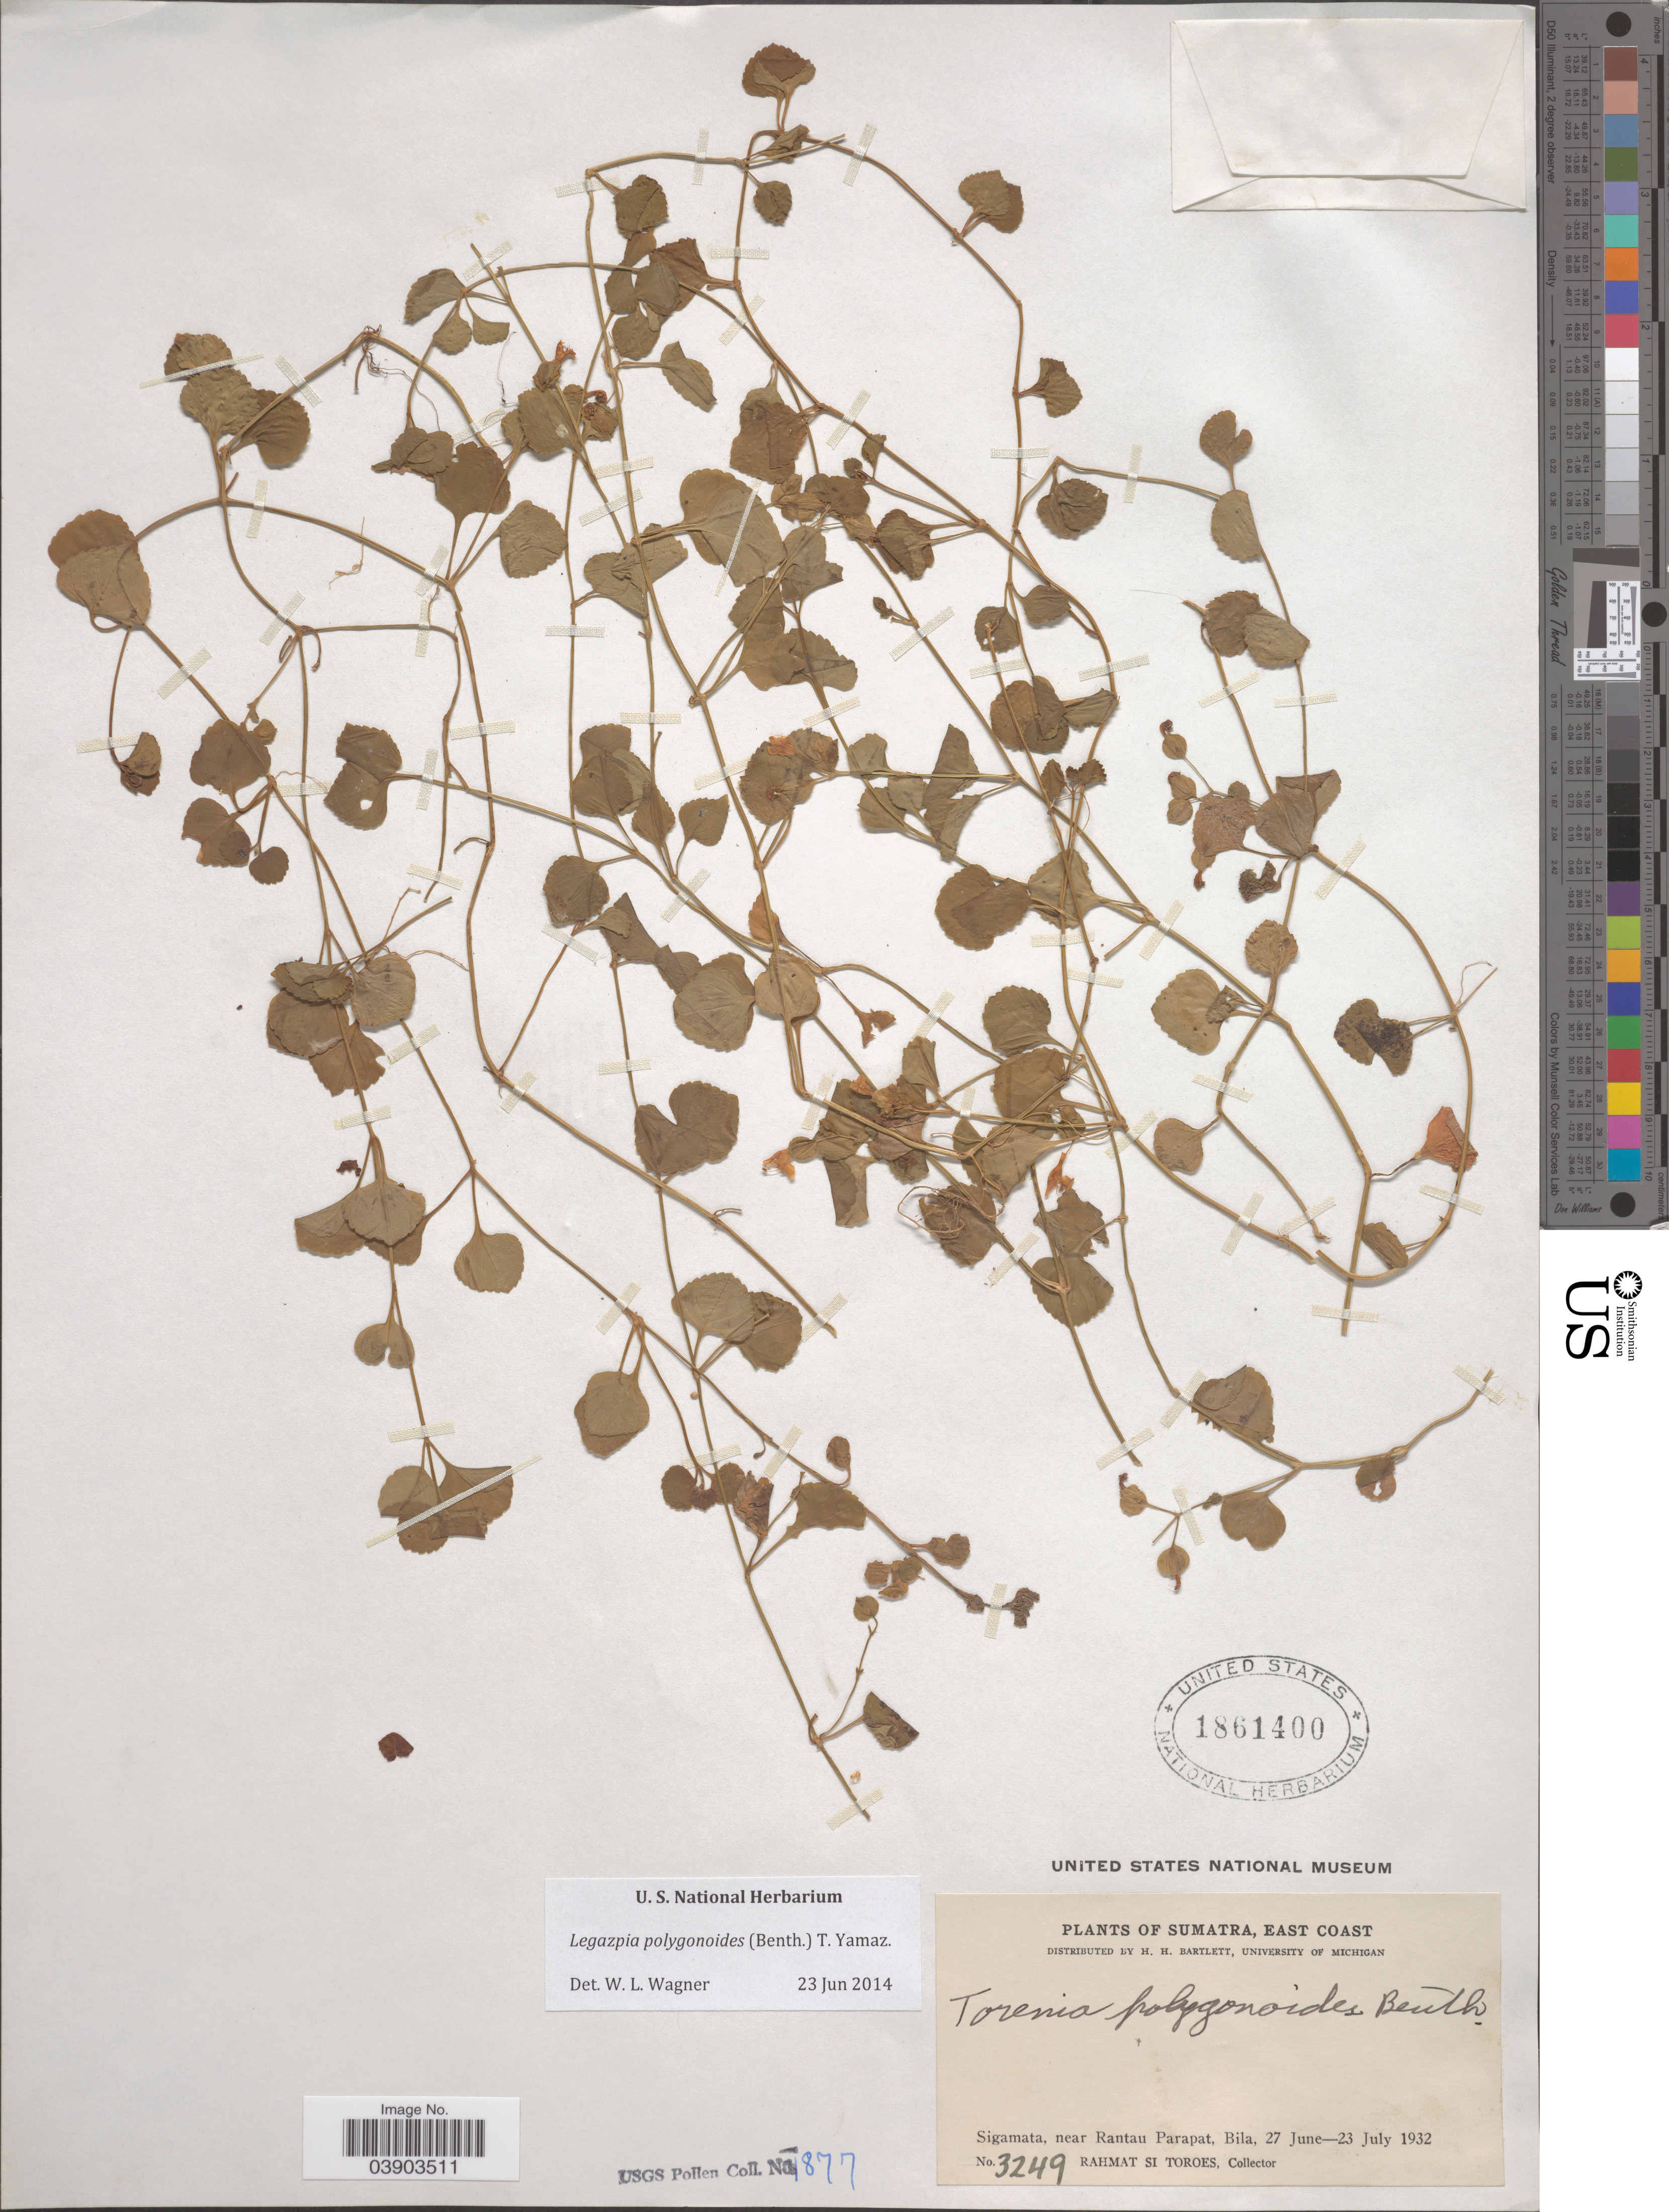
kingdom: Plantae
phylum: Tracheophyta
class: Magnoliopsida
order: Lamiales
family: Linderniaceae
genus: Torenia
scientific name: Torenia polygonoides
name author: Benth.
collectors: Rahmat Si Boeea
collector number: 3249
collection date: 1932-06-27/1932-07-23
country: Indonesia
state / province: Sumatra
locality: East Coast. Sigamata, near Rantau Parapat, Bila.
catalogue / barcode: US 1861400